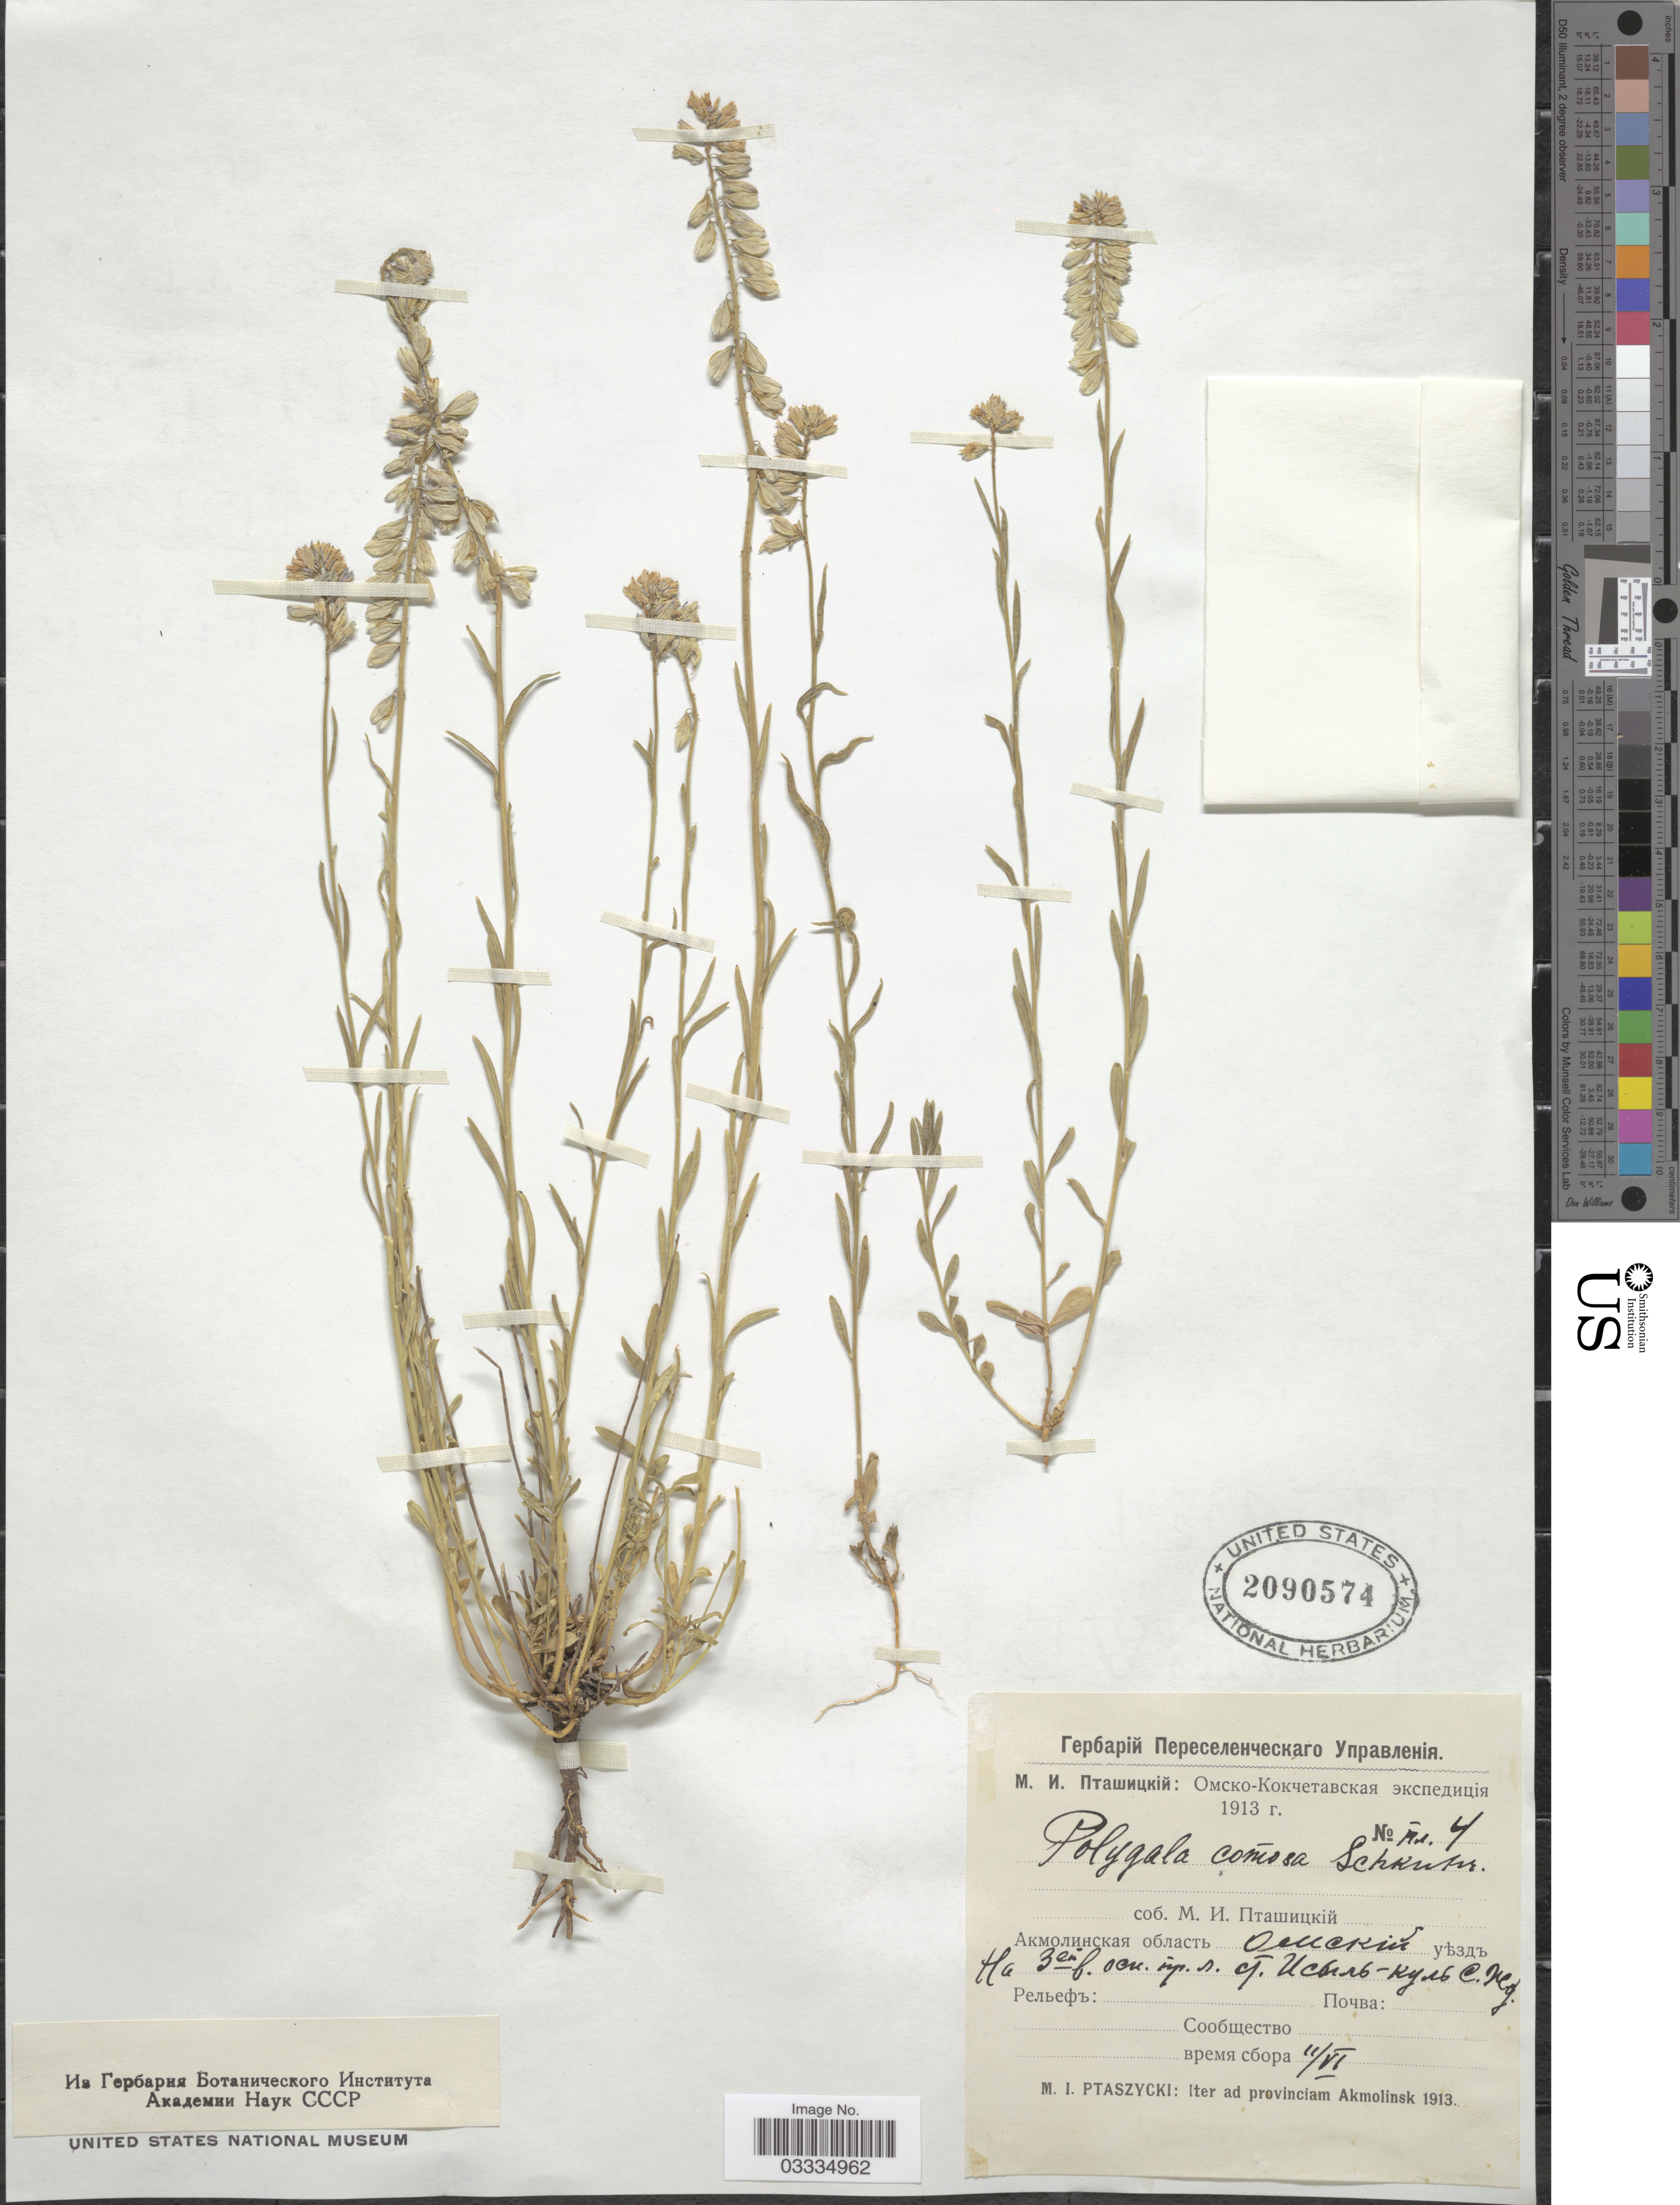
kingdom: Plantae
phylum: Tracheophyta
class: Magnoliopsida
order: Fabales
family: Polygalaceae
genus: Polygala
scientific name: Polygala comosa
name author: Schkuhr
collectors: M. Ptaszycki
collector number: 4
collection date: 1913-06-11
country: Russian Federation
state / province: Omsk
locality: Isilkul.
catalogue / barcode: US 2090574